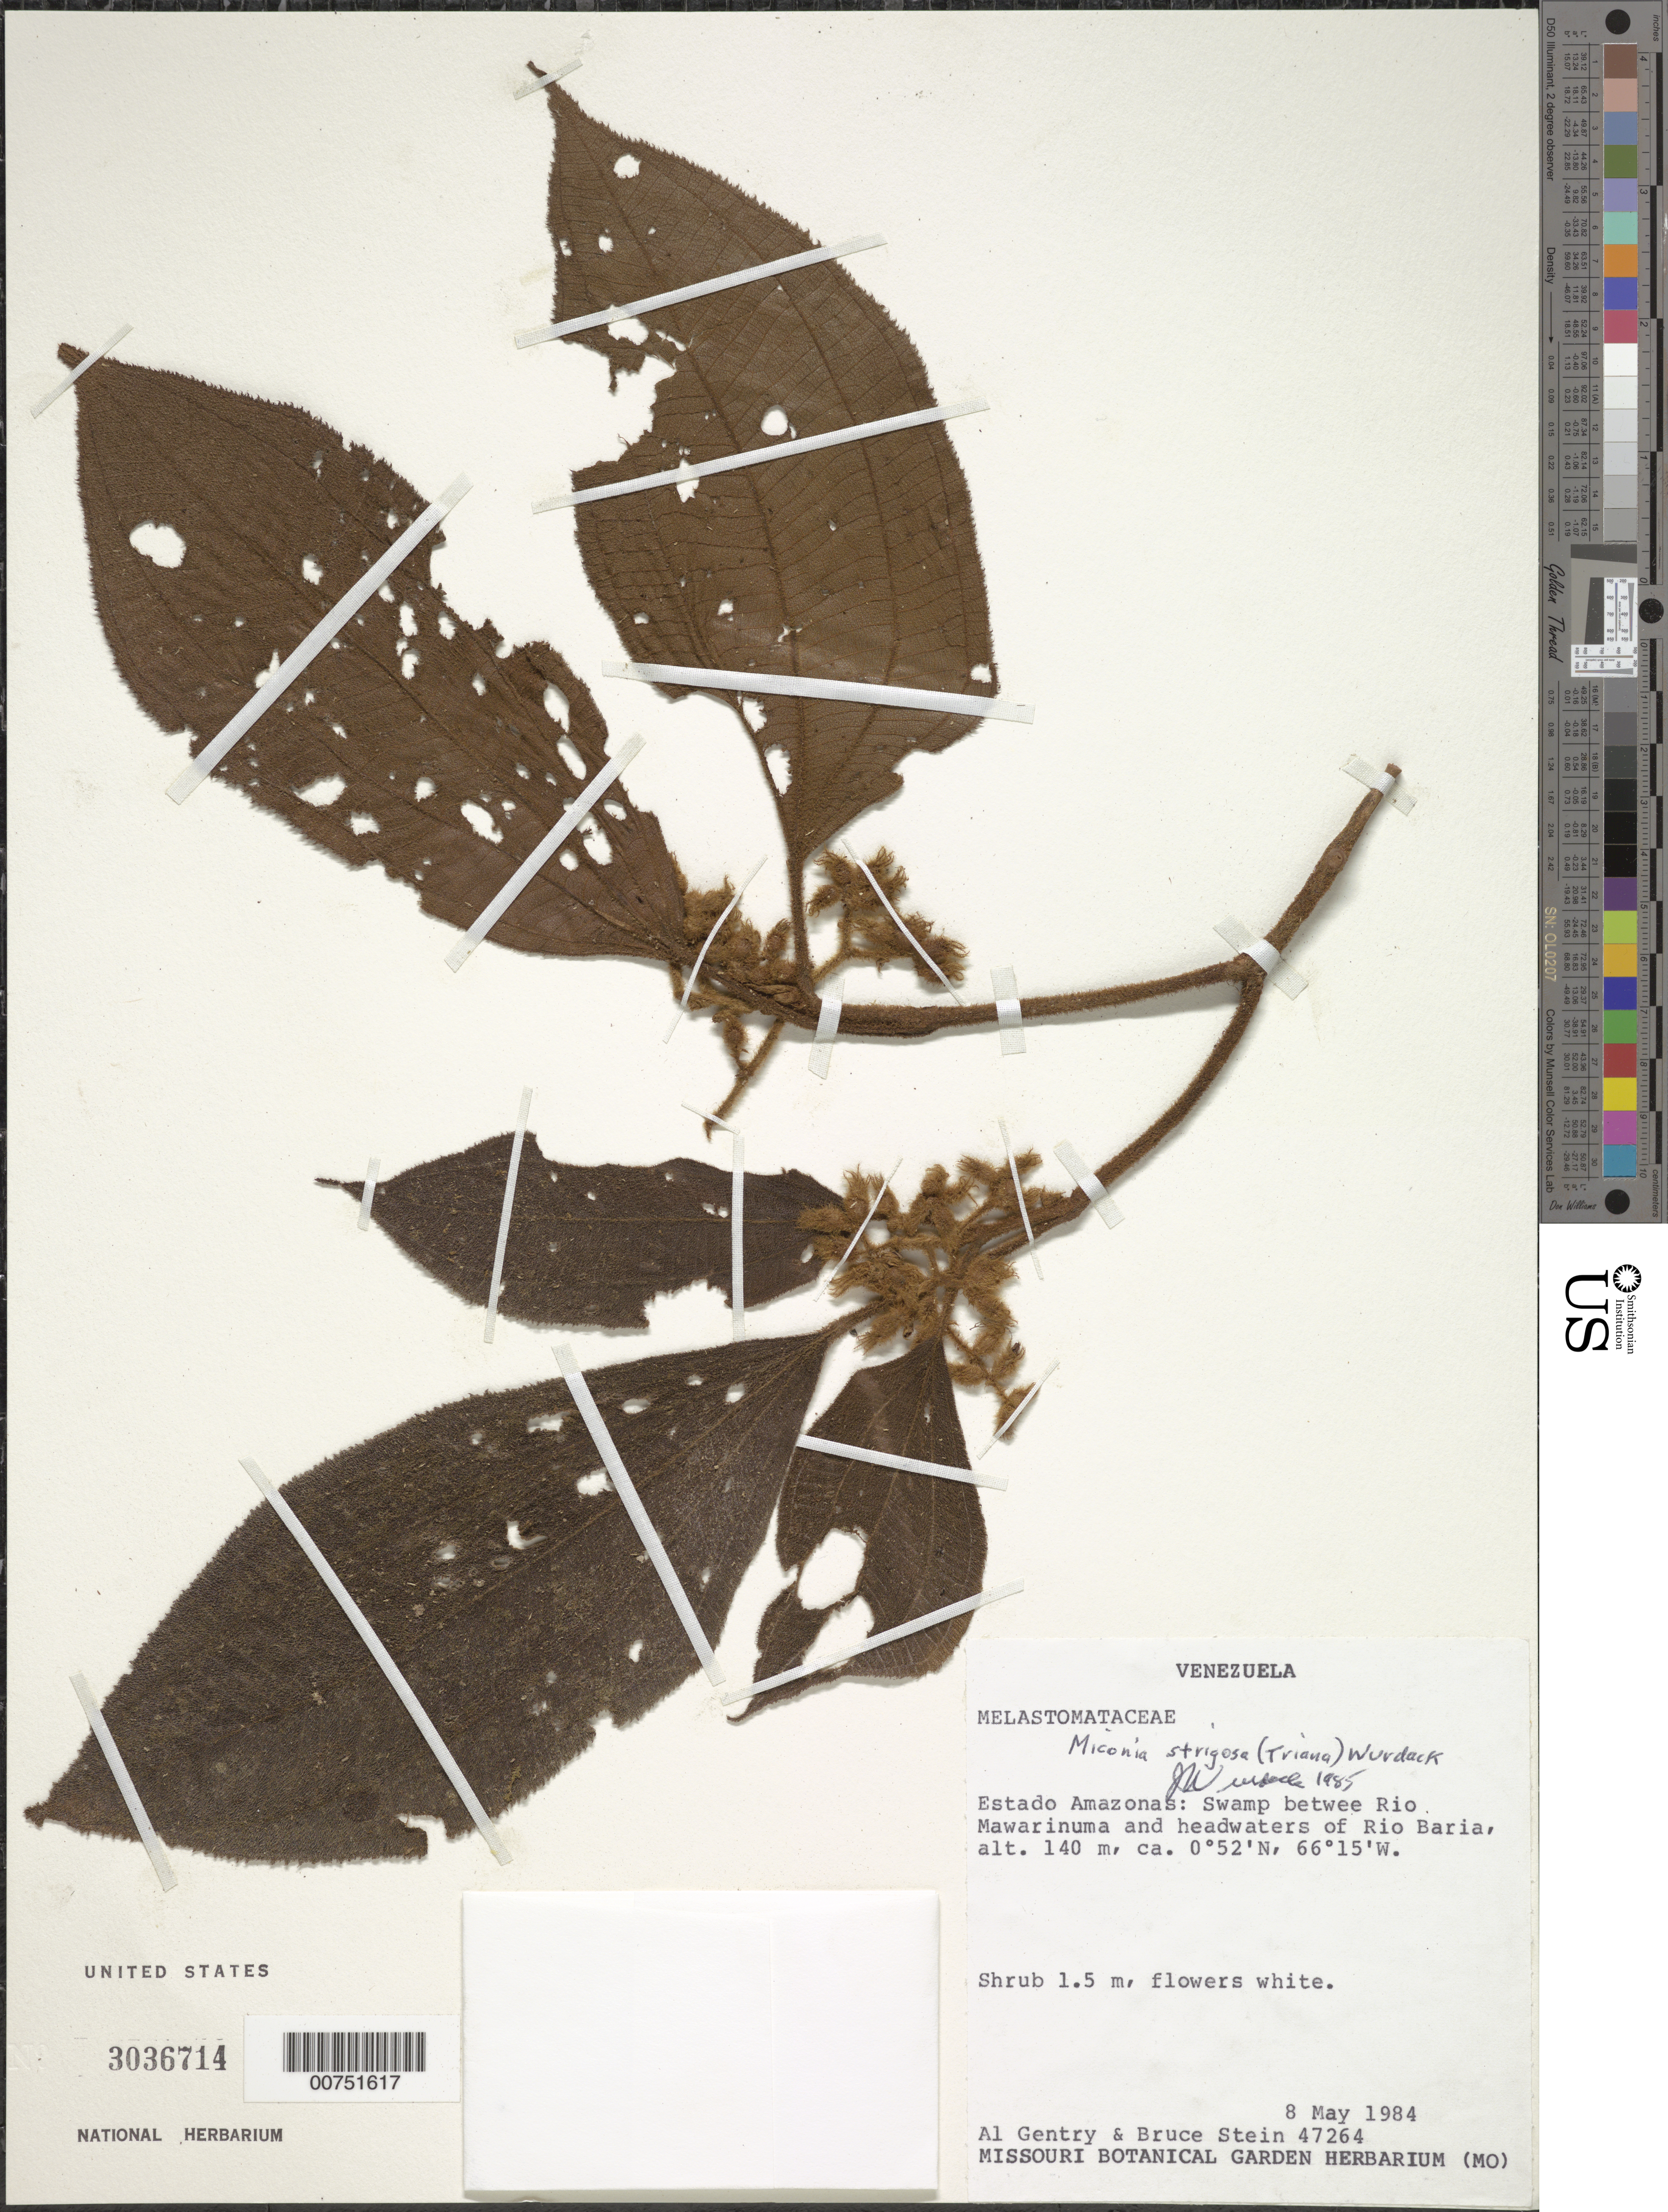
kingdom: Plantae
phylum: Tracheophyta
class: Magnoliopsida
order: Myrtales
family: Melastomataceae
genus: Miconia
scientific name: Miconia strigosa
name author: (Triana) Wurdack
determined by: Wurdack, John J., (US), US (UNITED STATES)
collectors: A. H. Gentry & B. Stein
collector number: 47264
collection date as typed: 8-May-84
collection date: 1984-05-08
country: Venezuela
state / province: Amazonas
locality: Río Mawarinuma to headwaters of Río Baria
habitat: Swamp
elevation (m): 140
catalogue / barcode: US 3036714